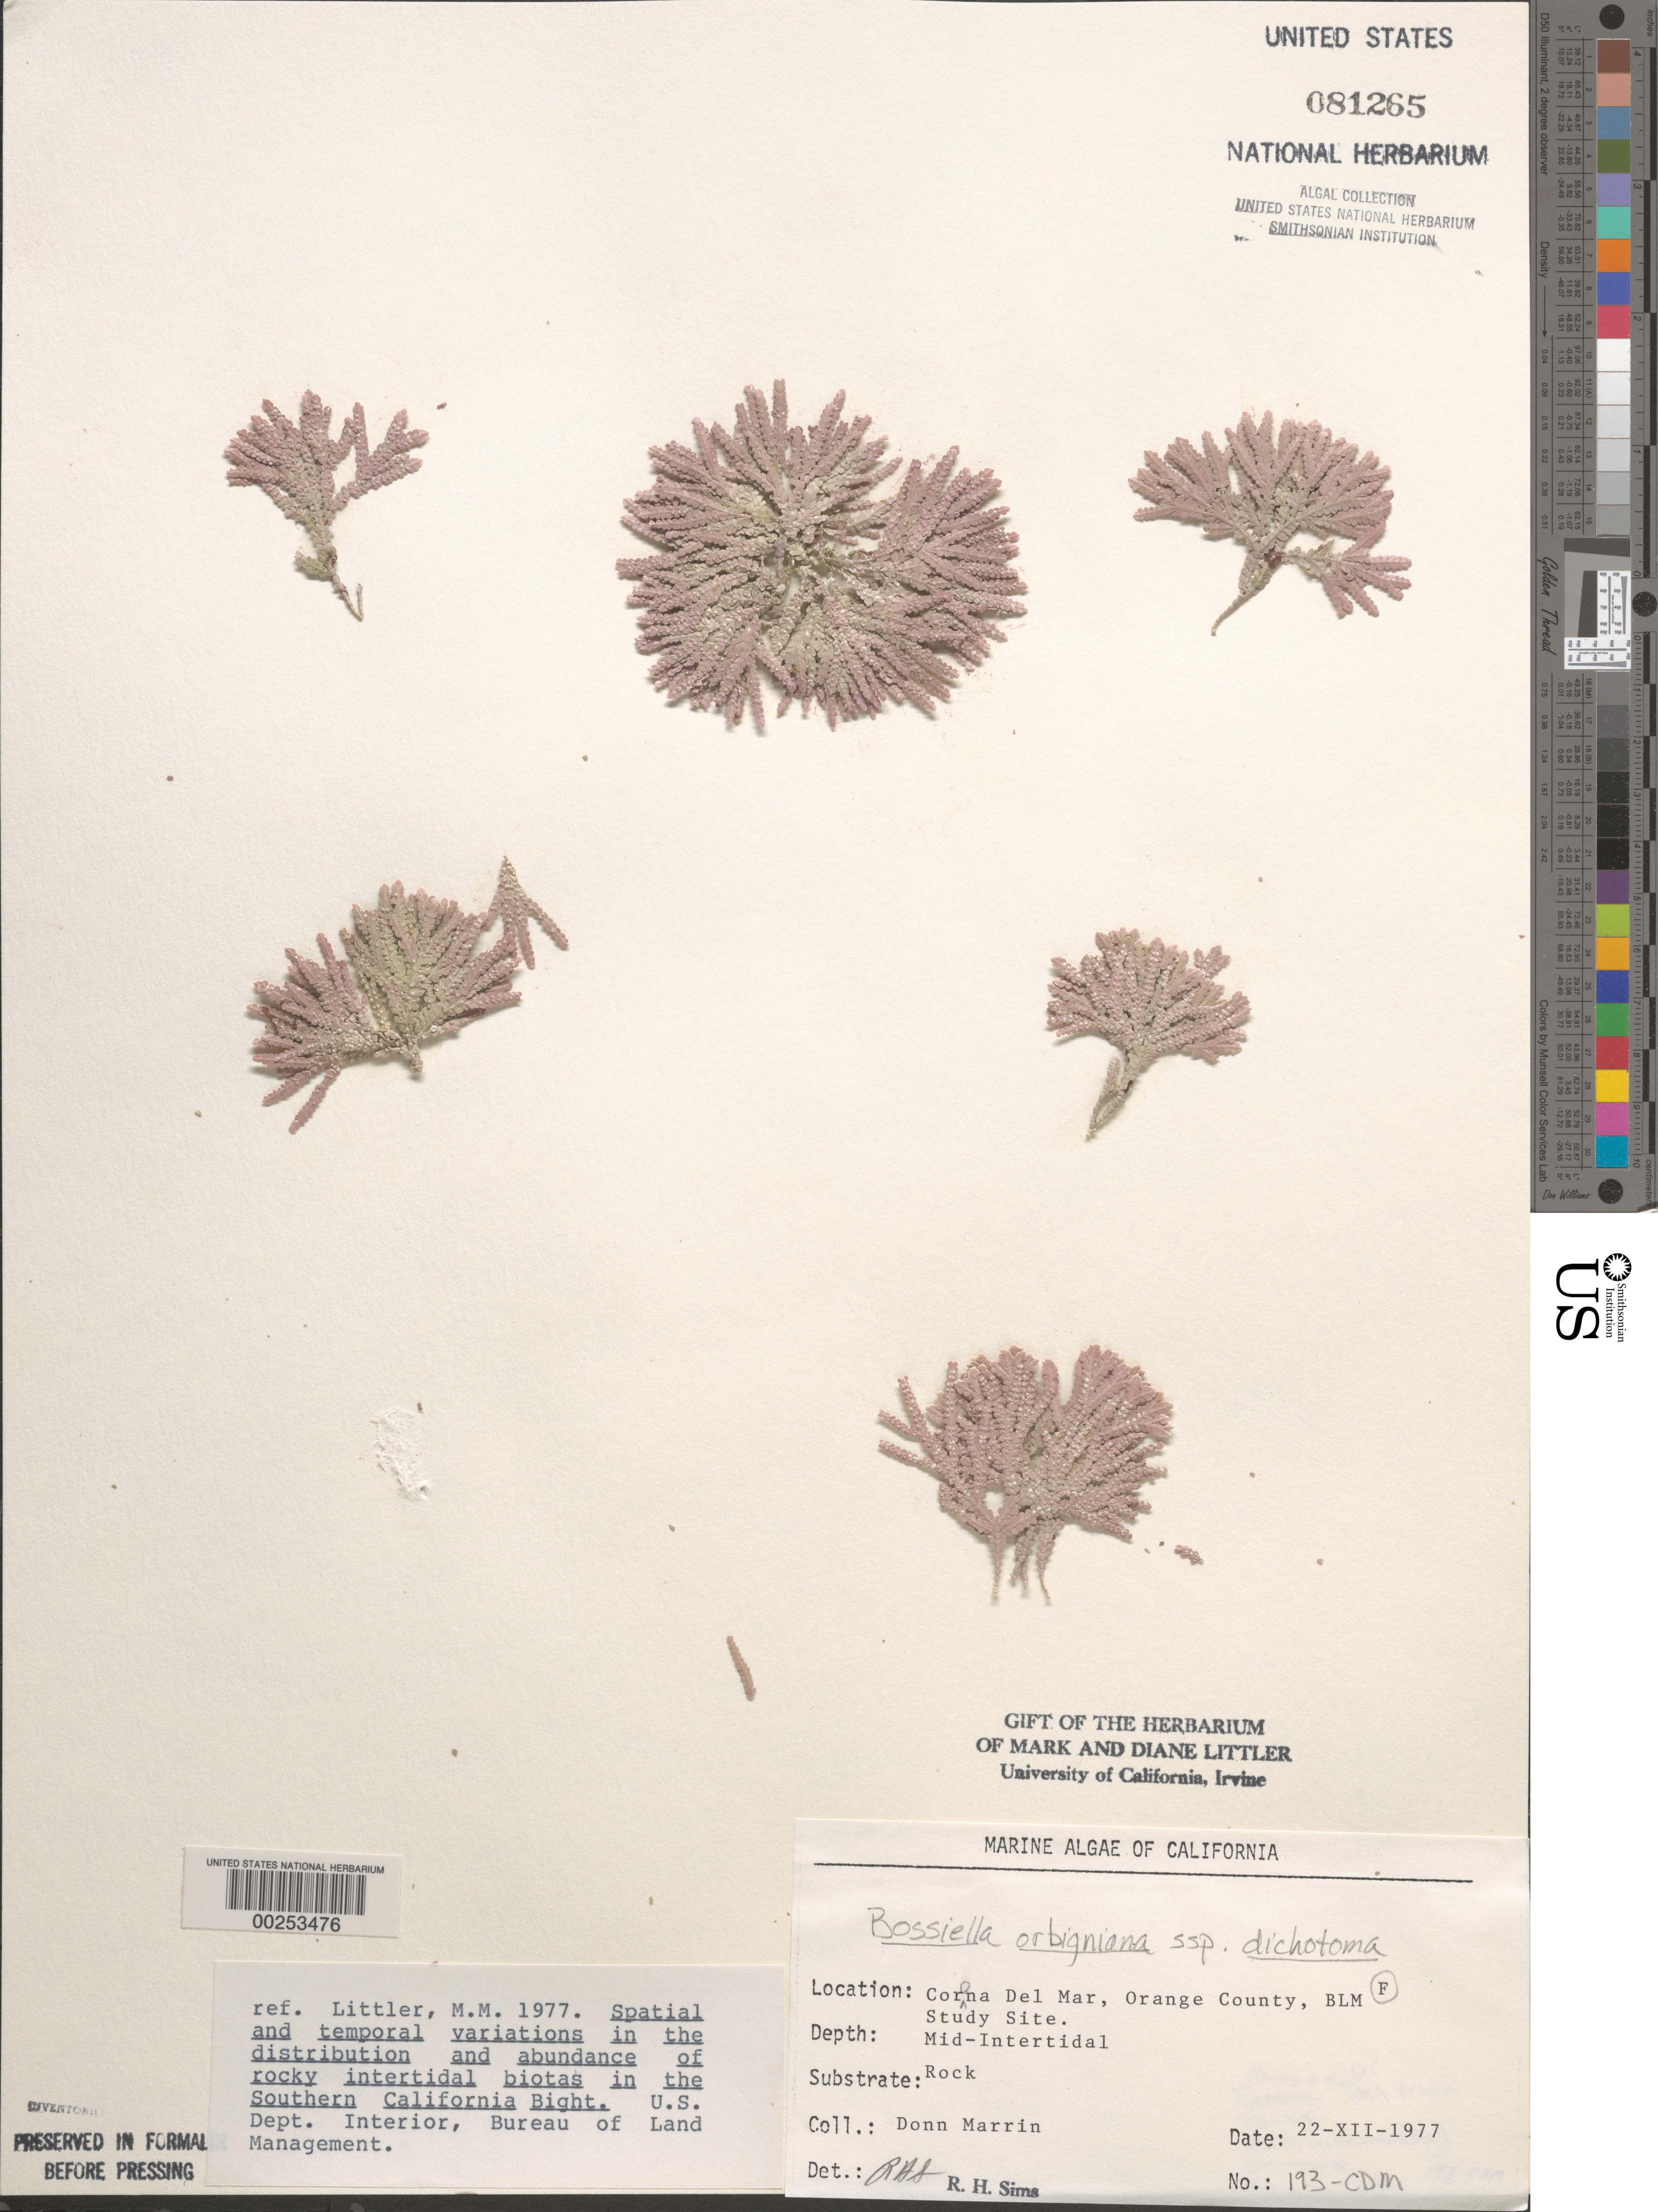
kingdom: Plantae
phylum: Rhodophyta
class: Florideophyceae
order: Corallinales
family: Corallinaceae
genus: Bossiella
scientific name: Bossiella orbigniana subsp. dichotoma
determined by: Sims, Robert H.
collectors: D. Marrin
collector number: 193-CDM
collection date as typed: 22 Dec 1977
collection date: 1977-12-22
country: United States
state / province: California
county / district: Orange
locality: Corona del Mar, mouth of Morning Canyon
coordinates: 33 35'14"N, 117 51'54"W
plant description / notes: BLM-SOCALBIGHT Rocky Intertidal Survey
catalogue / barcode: US 81265